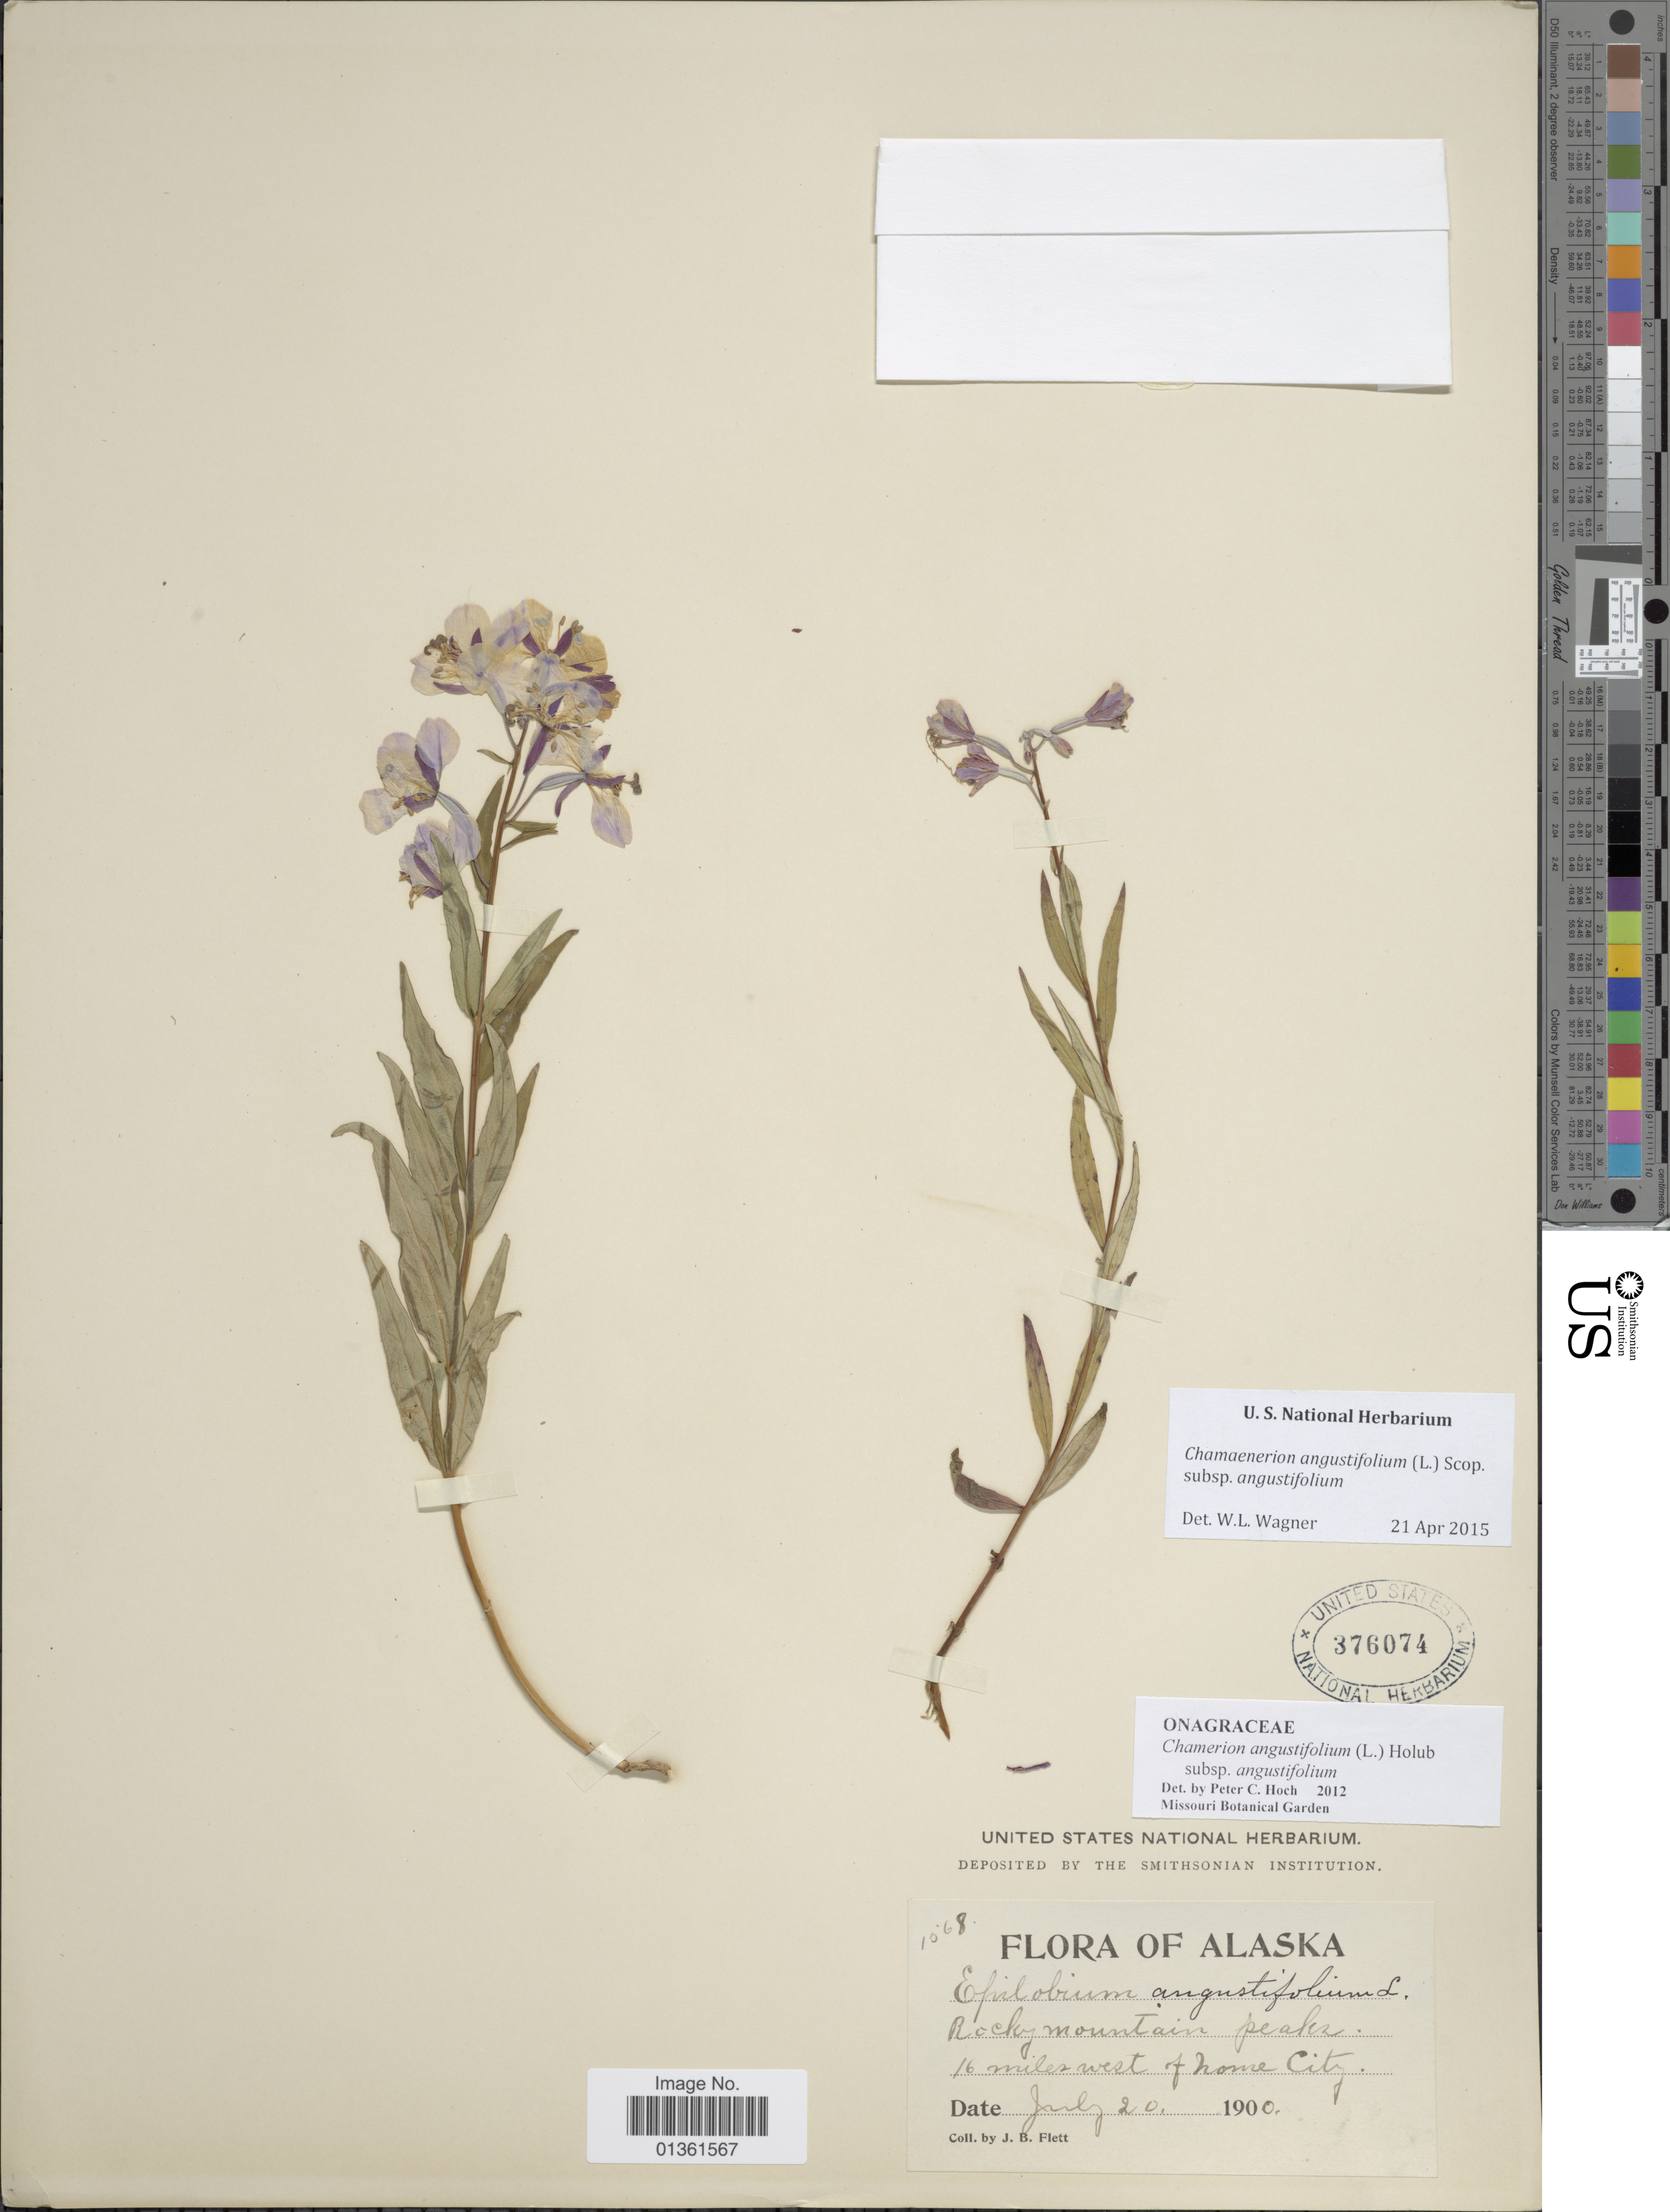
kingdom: Plantae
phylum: Tracheophyta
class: Magnoliopsida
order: Myrtales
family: Onagraceae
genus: Chamaenerion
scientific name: Chamaenerion angustifolium subsp. angustifolium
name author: (L.) Scop.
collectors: J. Flett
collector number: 1068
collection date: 1900-07-20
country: United States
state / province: Alaska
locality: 16 miles west of Nome City.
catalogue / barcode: US 376074